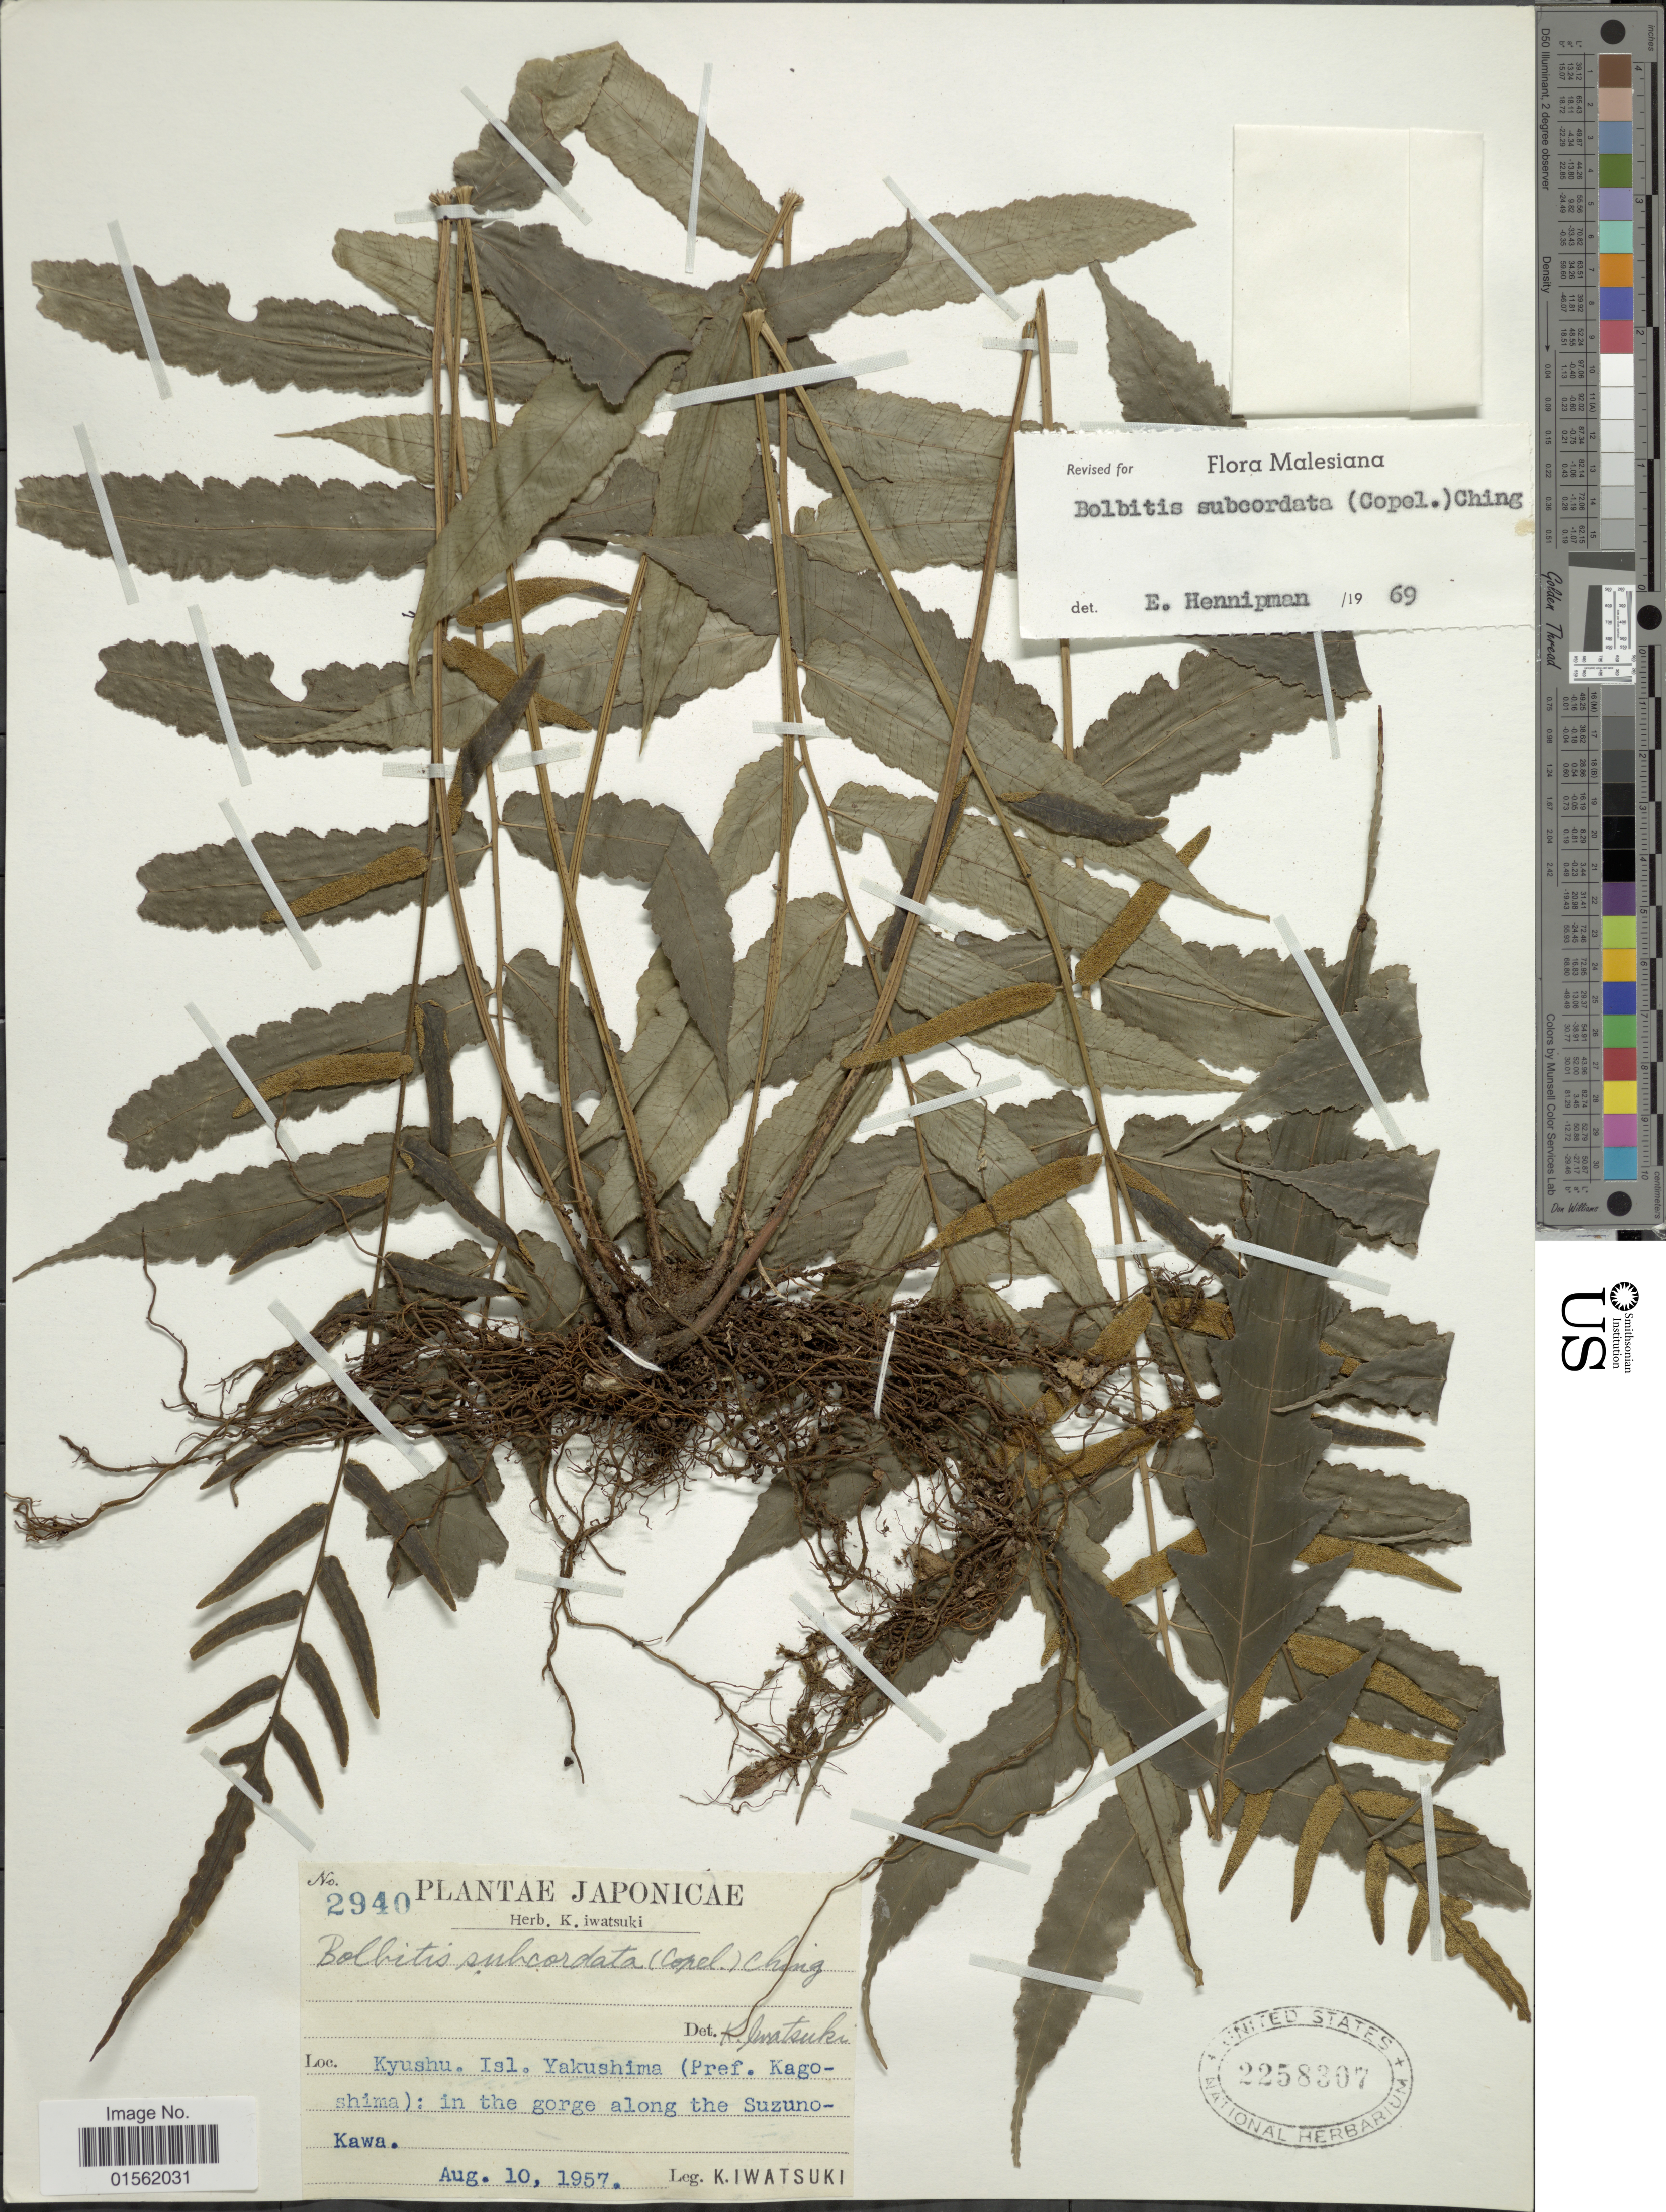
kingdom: Plantae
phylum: Tracheophyta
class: Polypodiopsida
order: Polypodiales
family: Dryopteridaceae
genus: Bolbitis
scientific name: Bolbitis subcordata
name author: (Copel.) Ching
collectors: K. Iwatsuki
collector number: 2940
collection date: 1957-08-10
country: Japan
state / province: Kagosima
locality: Kyushu, Isl. Yakushima (Pref. Kagoshima): in the gorge along the Suzunokawa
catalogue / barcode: US 2258307